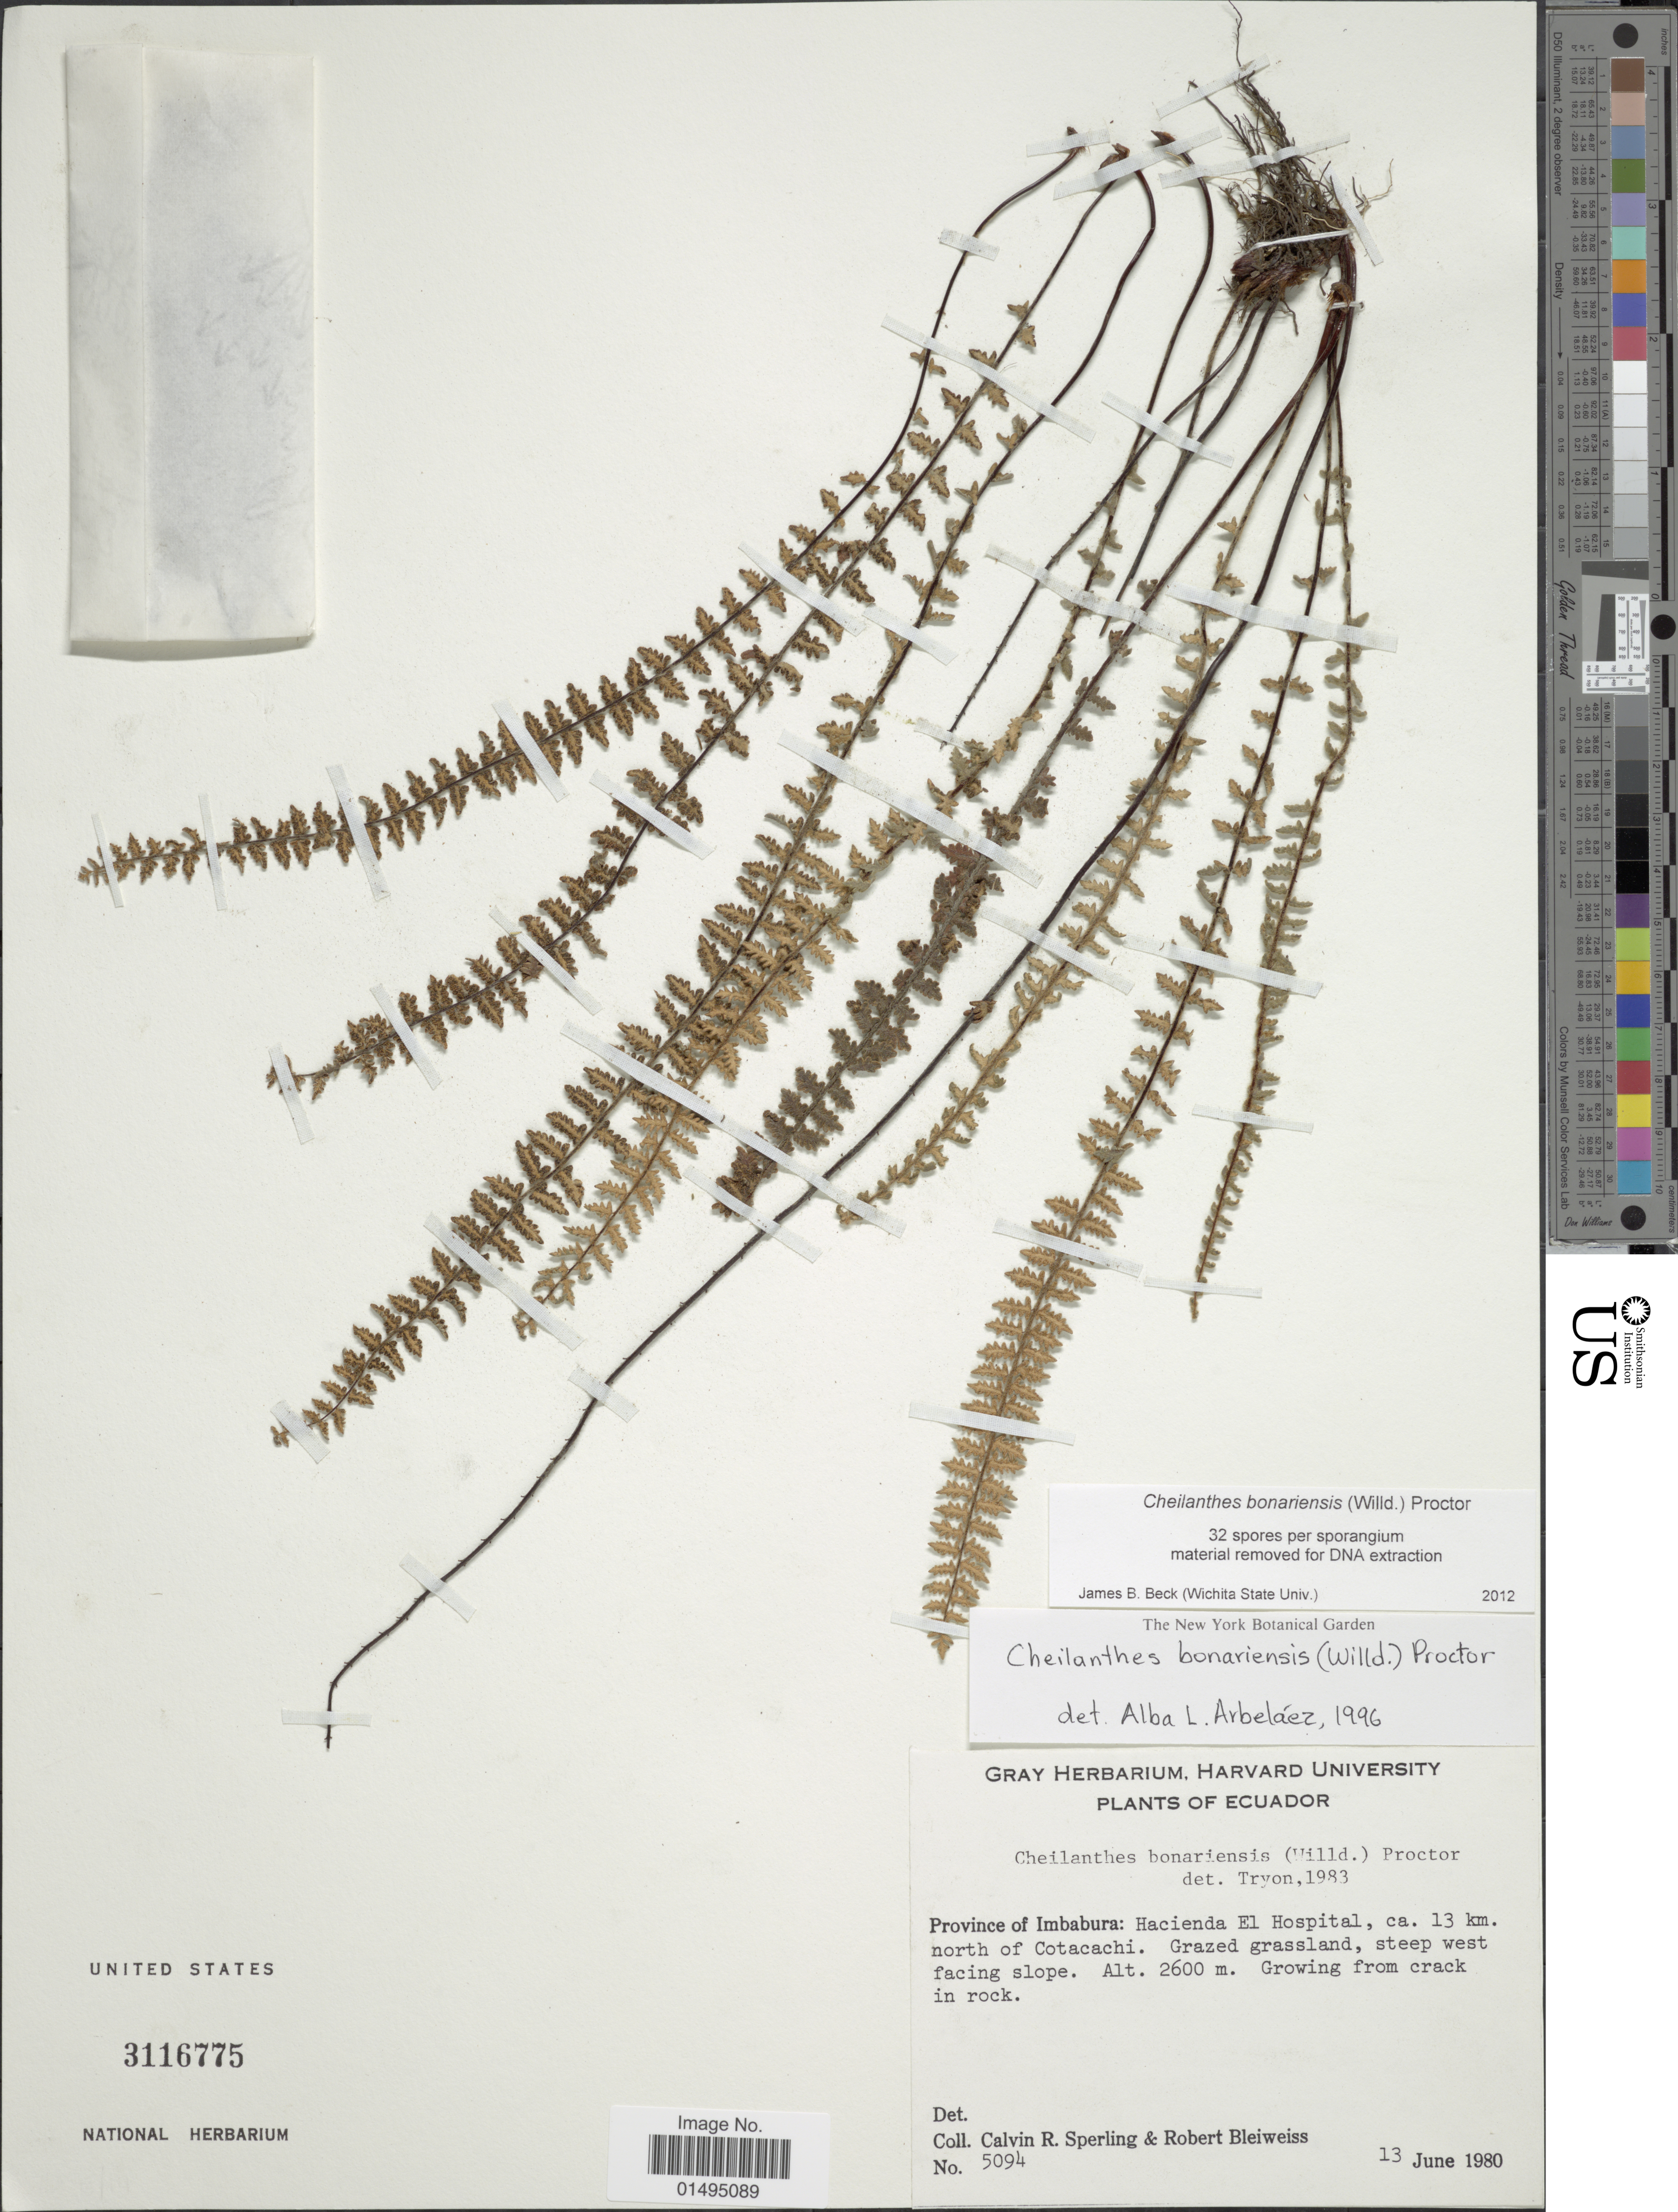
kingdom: Plantae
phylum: Tracheophyta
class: Polypodiopsida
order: Polypodiales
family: Pteridaceae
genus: Myriopteris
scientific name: Myriopteris aurea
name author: (Poir.) Grusz & Windham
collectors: C. R. Sperling & R. Bleiweiss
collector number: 5094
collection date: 1980-06-13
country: Ecuador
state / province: Imbabura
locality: Province of Imbabura: Hacienda El Hospital, ca. 13 km. north of Cotacachi, Grazed grassland, steep west facing slope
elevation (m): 2600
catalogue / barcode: US 3116775